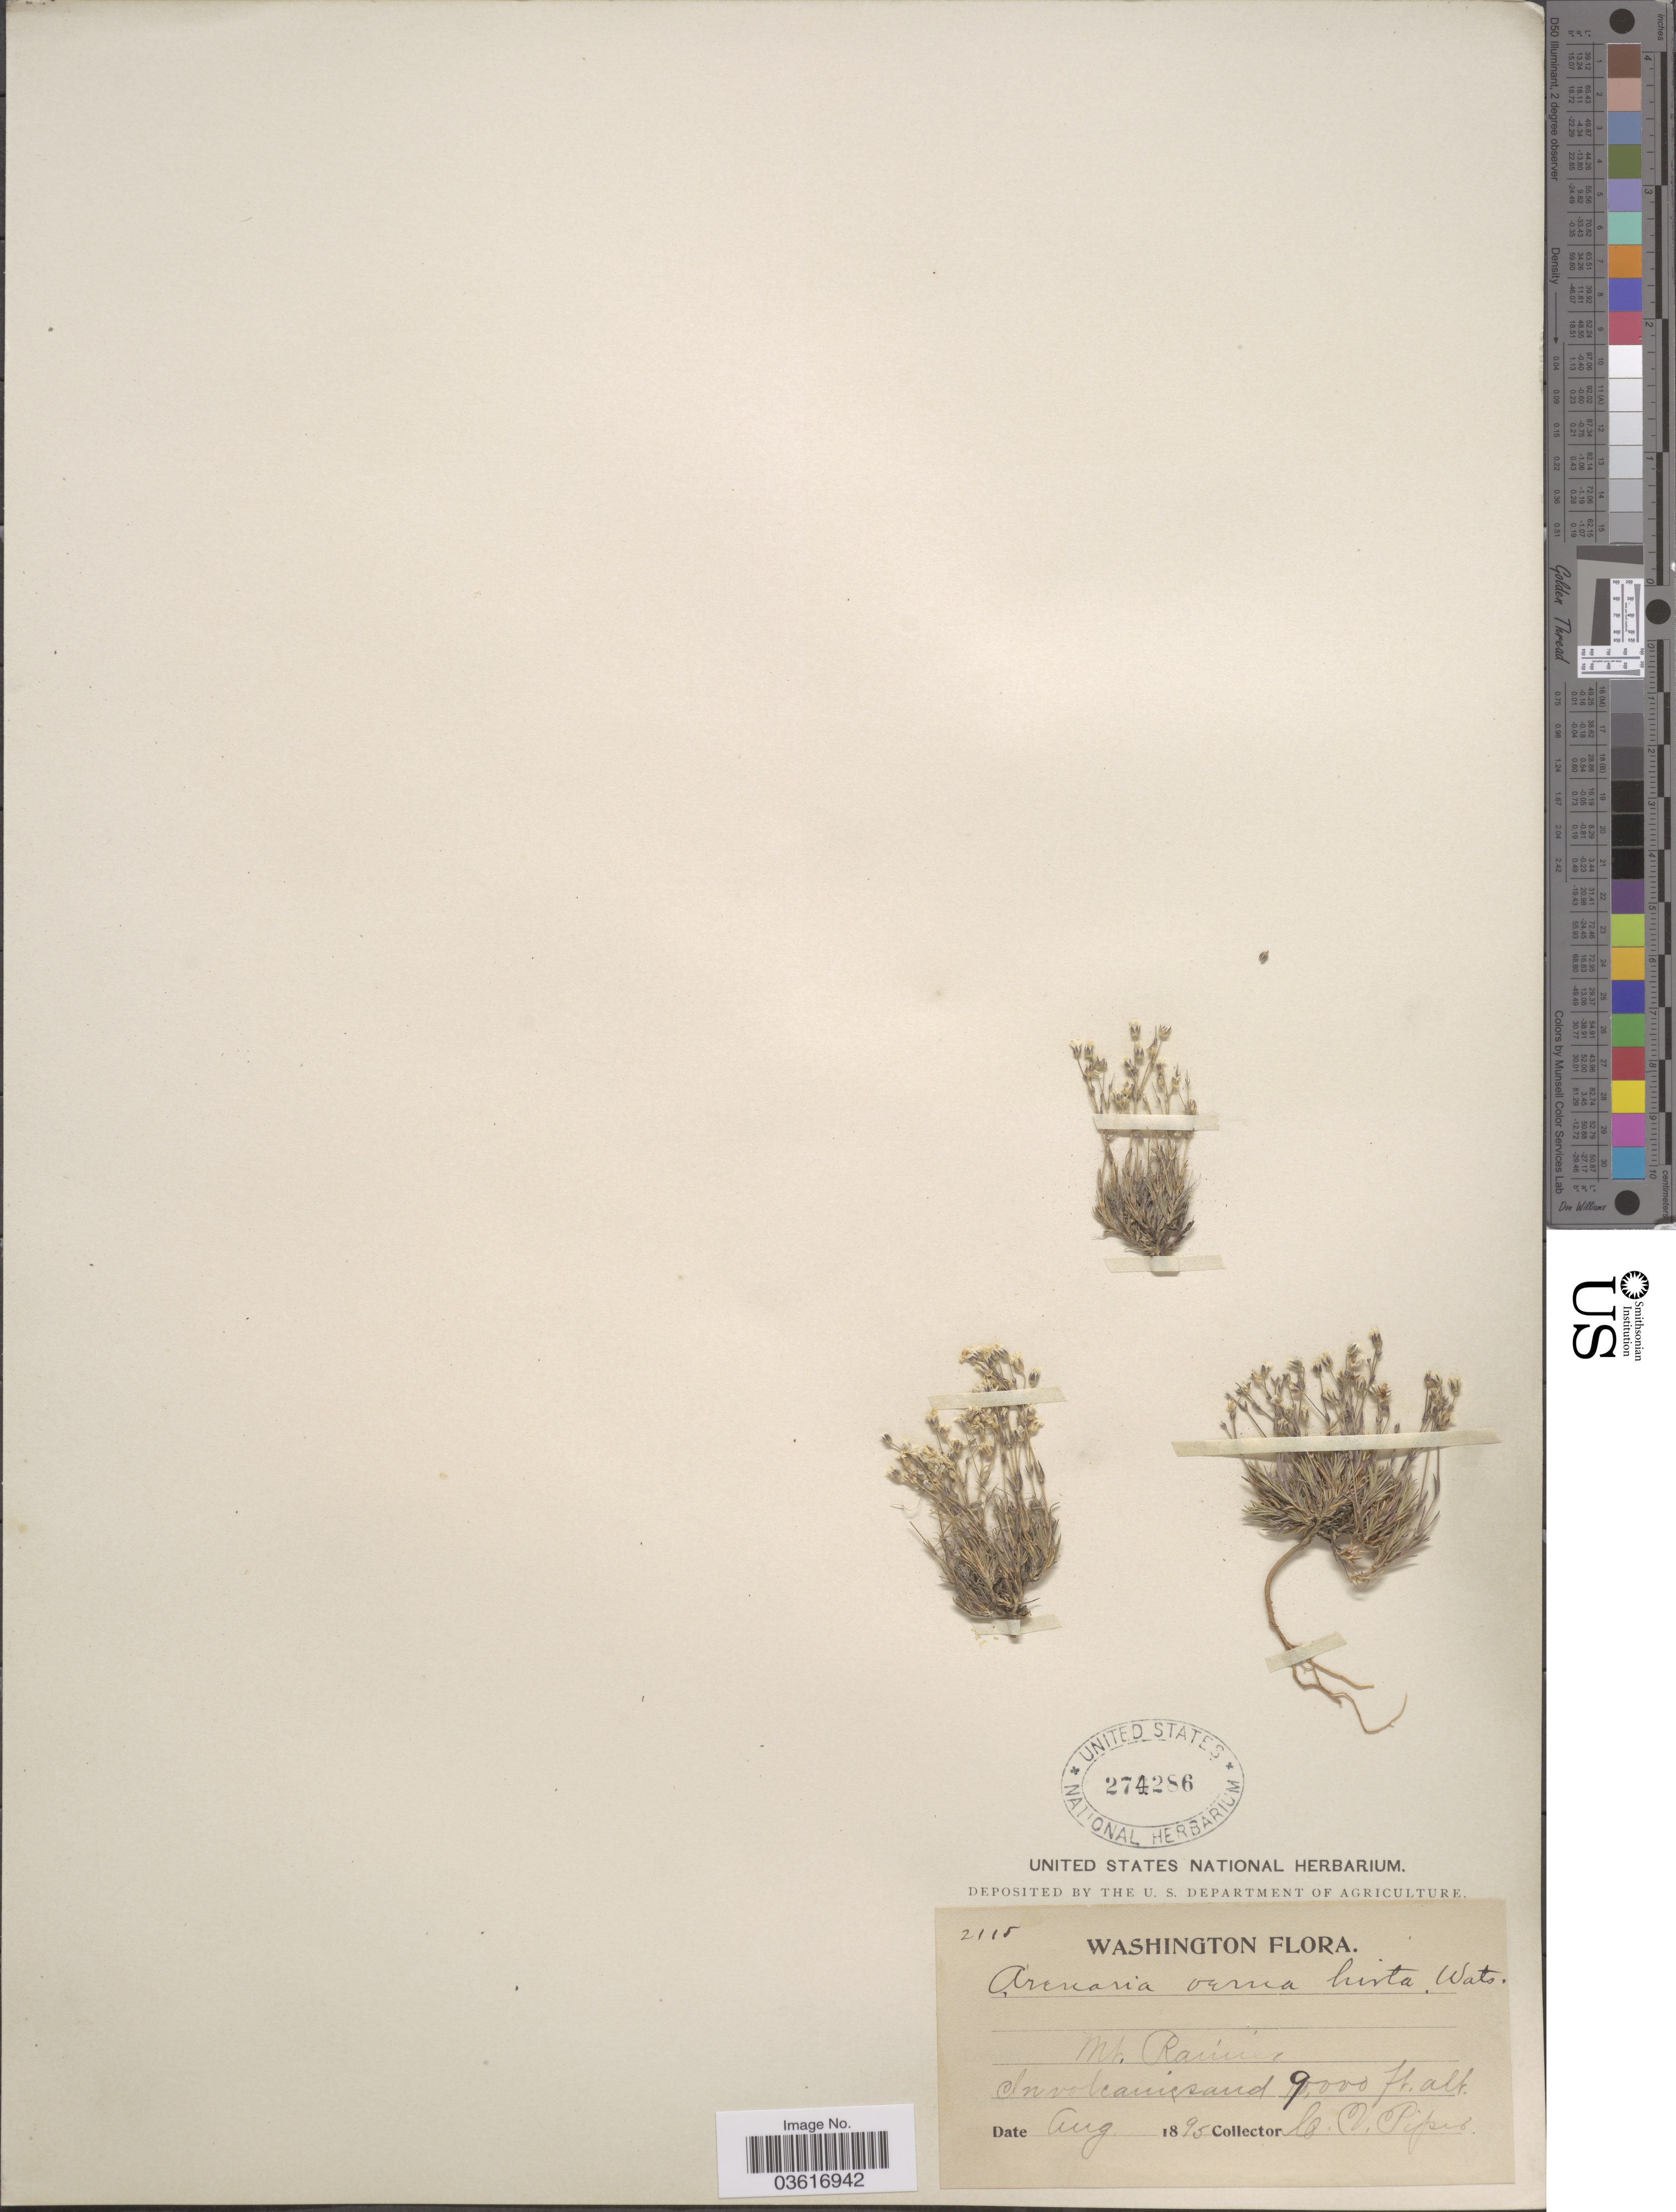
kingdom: Plantae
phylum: Tracheophyta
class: Magnoliopsida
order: Caryophyllales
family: Caryophyllaceae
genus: Minuartia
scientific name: Minuartia verna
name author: (L.) Hiern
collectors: C. V. Piper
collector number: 2115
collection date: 1895-08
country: United States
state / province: Washington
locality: Mt. Rainier.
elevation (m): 2743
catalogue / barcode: US 274286